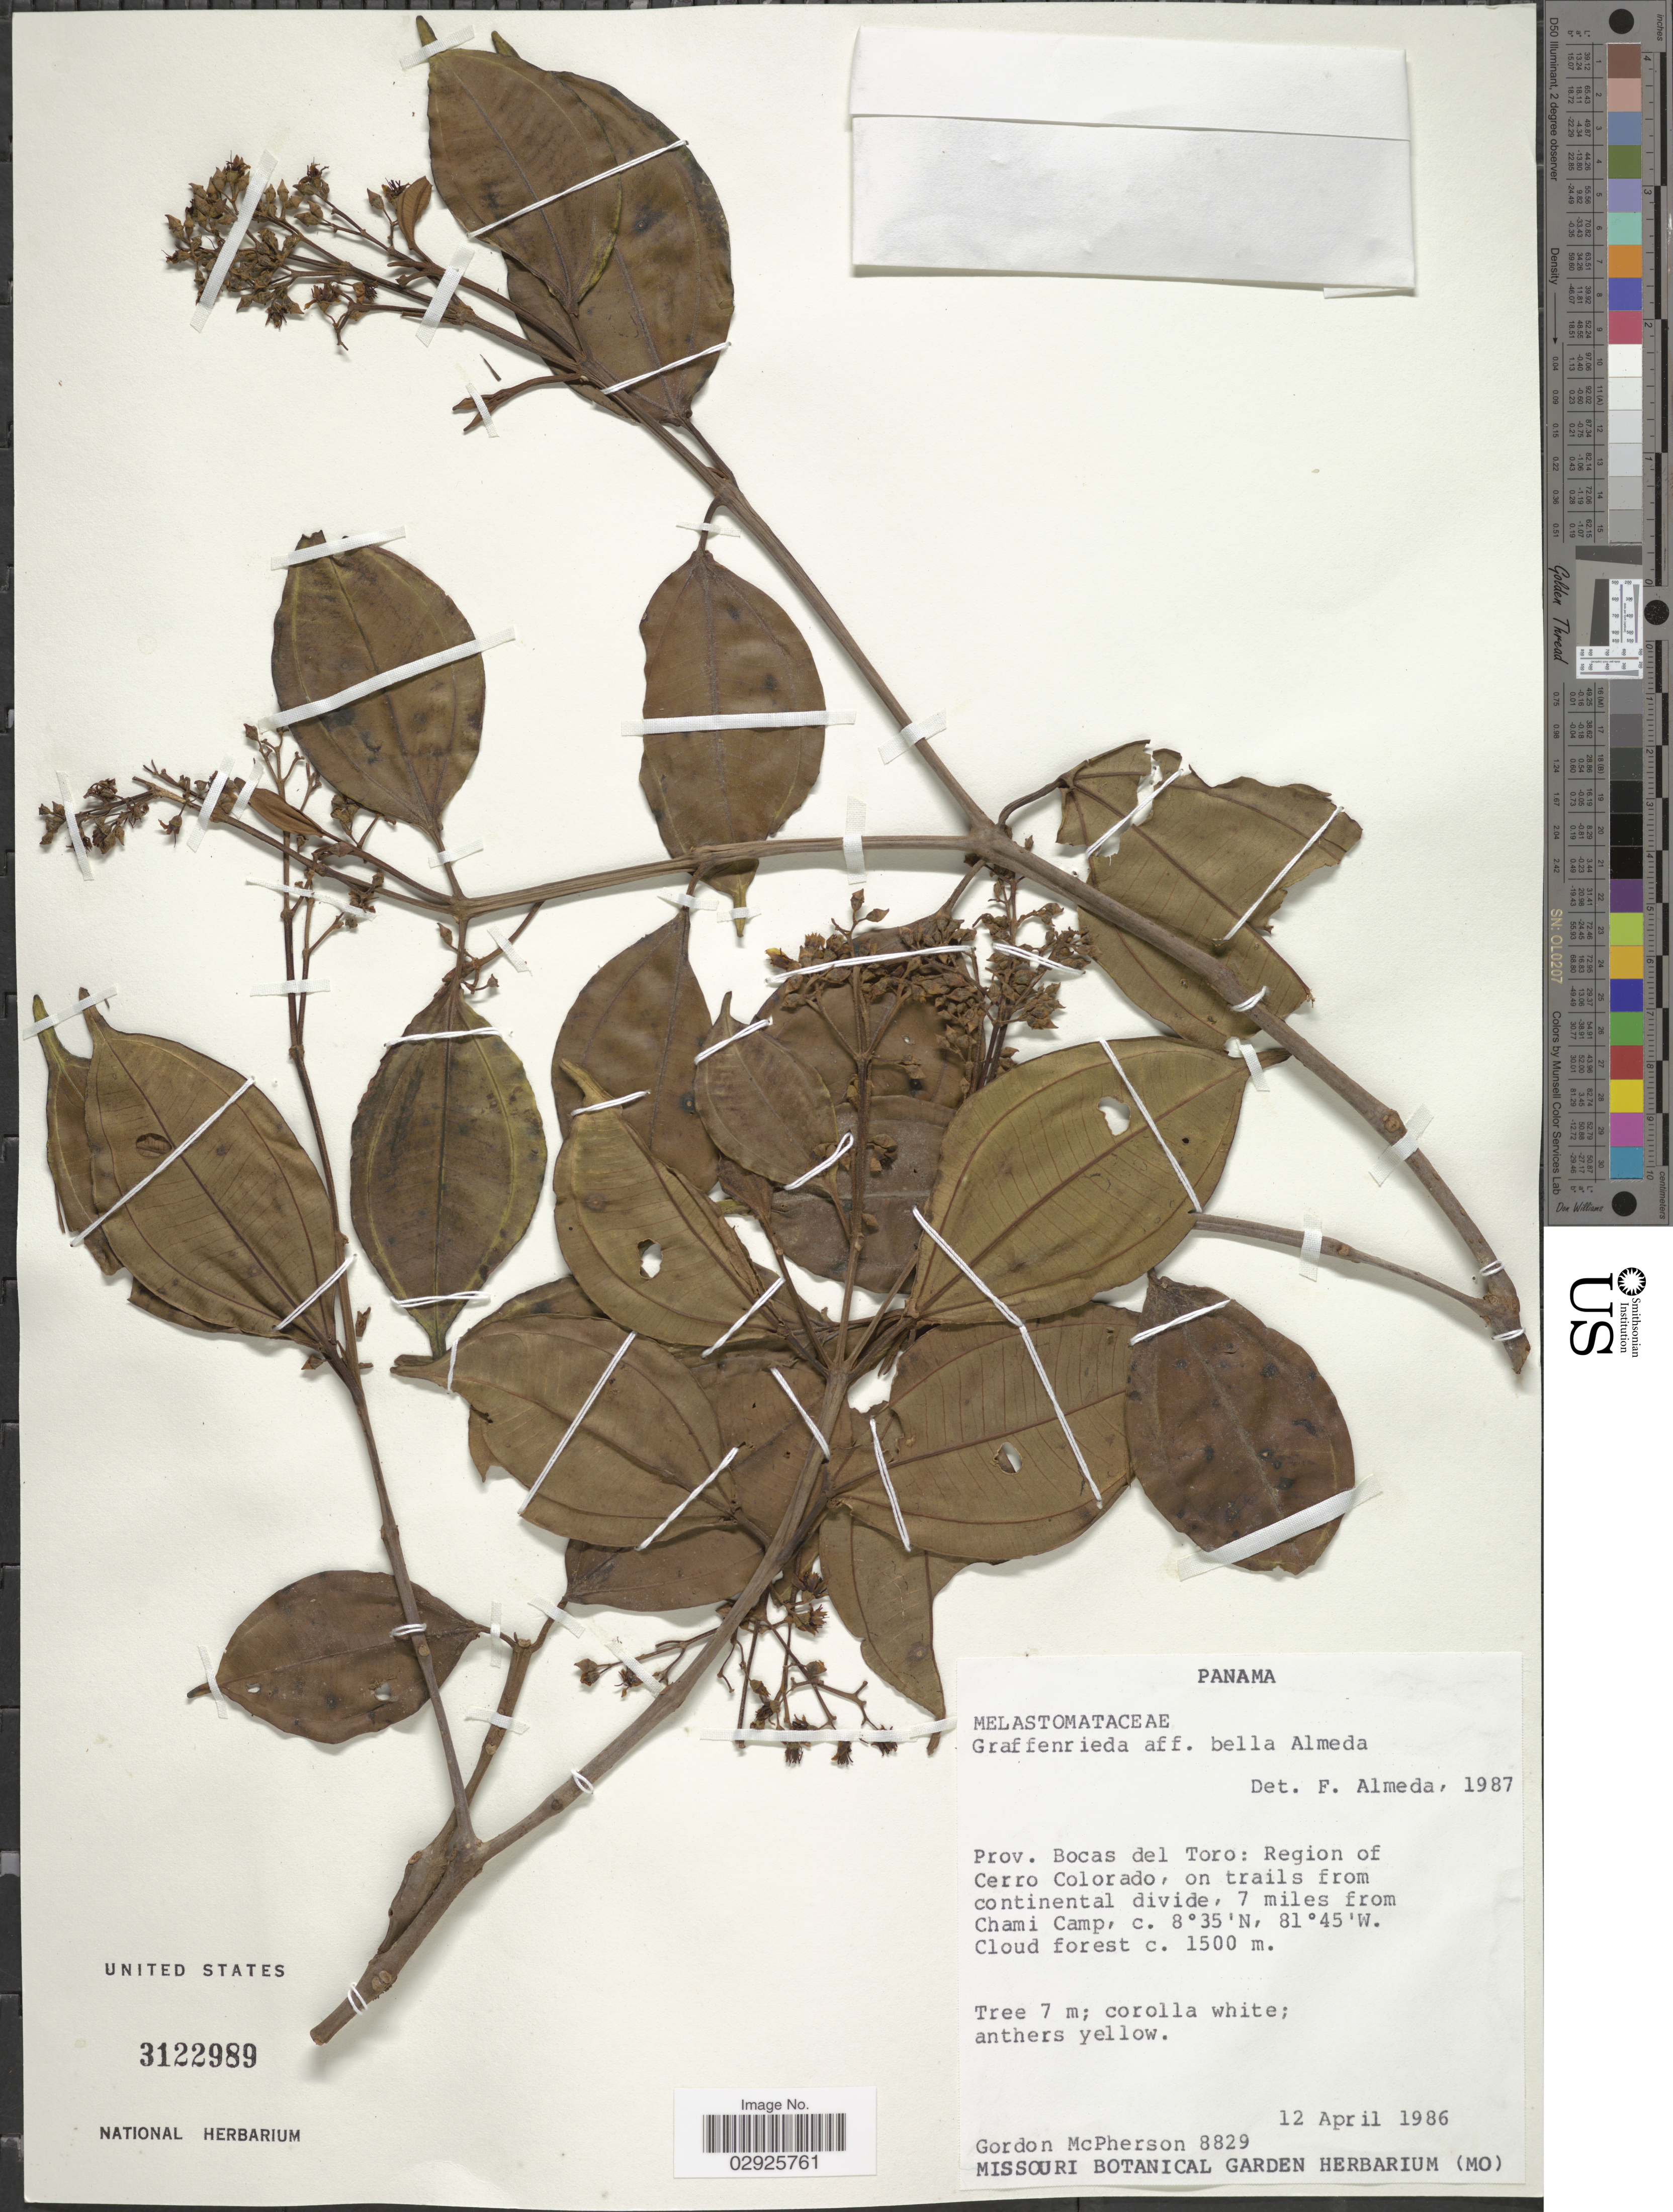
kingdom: Plantae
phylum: Tracheophyta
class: Magnoliopsida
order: Myrtales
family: Melastomataceae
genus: Graffenrieda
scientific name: Graffenrieda bella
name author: Almeda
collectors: G. D. McPherson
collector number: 8829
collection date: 1986-04-12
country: Panama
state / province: Bocas del Toro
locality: Region of Cerro Colorado, on trails from continental divide, 7 miles from Chami Champ.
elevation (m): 1500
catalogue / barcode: US 3122989